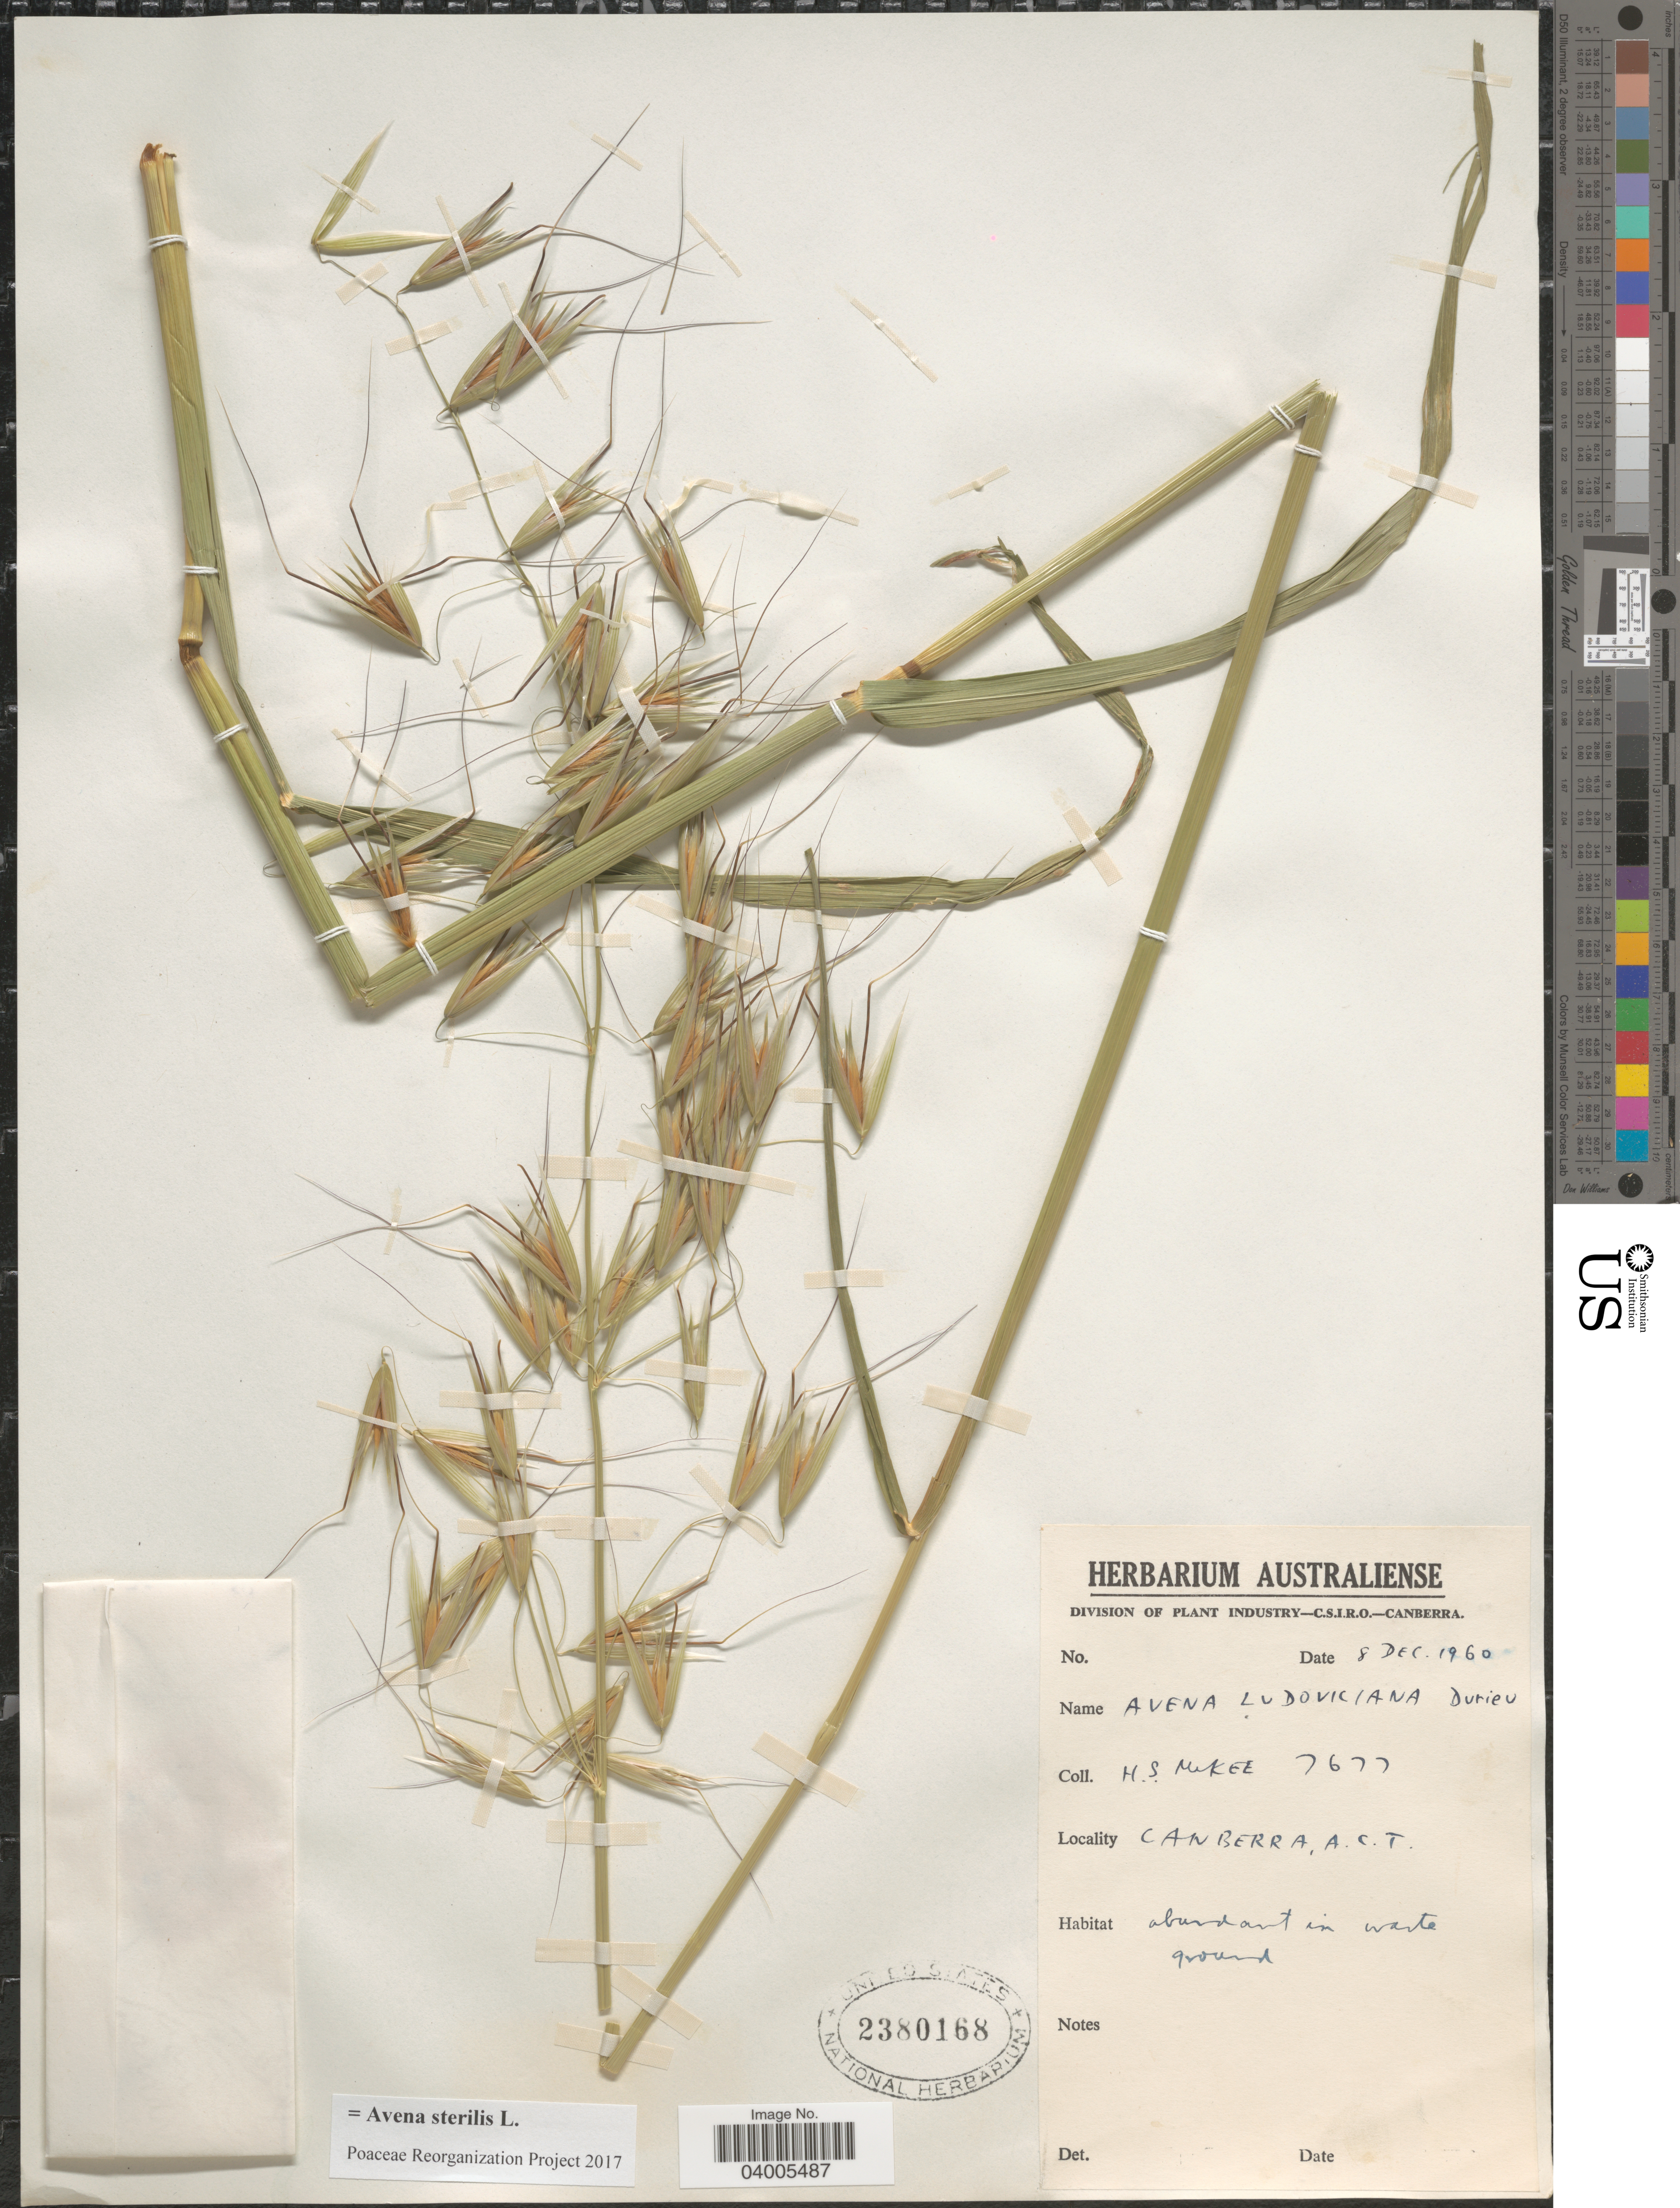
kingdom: Plantae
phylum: Tracheophyta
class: Liliopsida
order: Poales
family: Poaceae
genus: Avena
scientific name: Avena sterilis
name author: L.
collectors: H. S. McKee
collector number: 7677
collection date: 1960-12-08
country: Australia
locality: Canberra, A. C. T.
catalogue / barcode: US 2380168